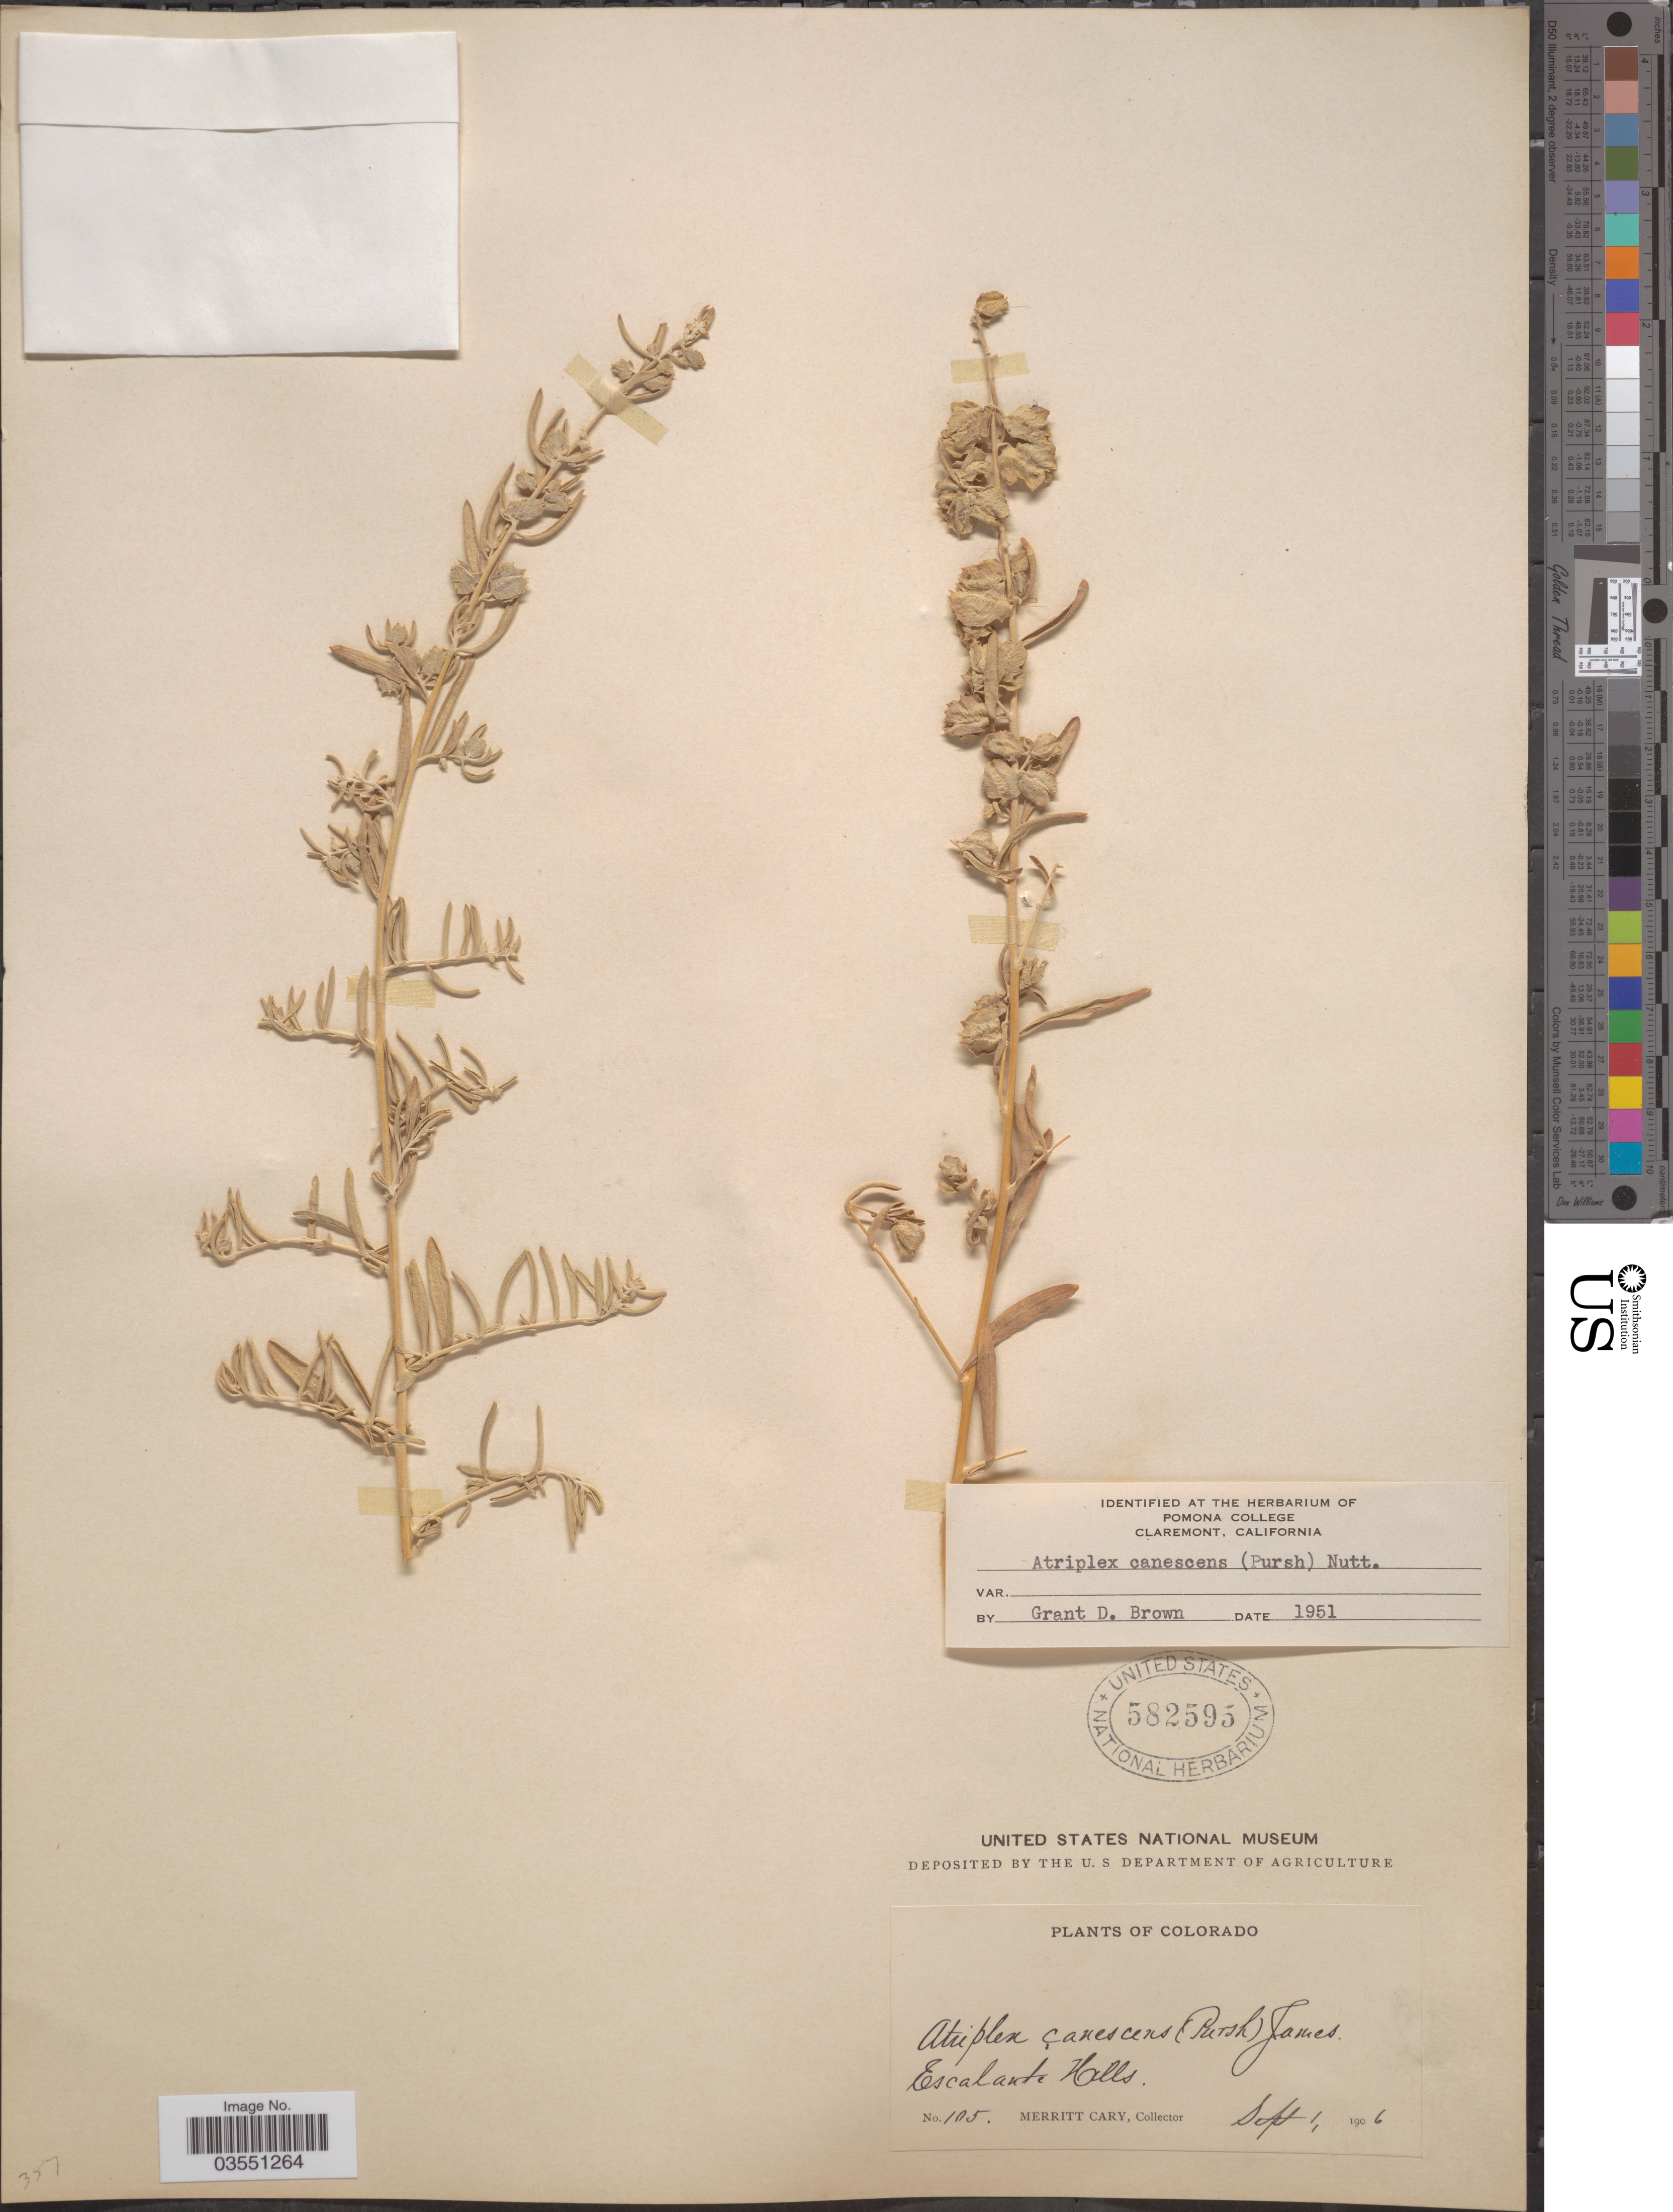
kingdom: Plantae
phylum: Tracheophyta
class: Magnoliopsida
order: Caryophyllales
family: Amaranthaceae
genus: Atriplex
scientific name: Atriplex canescens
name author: (Pursh) Nutt.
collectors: M. Cary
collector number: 105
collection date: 1906-09-01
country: United States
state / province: Colorado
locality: Escalante Hills.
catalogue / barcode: US 582595